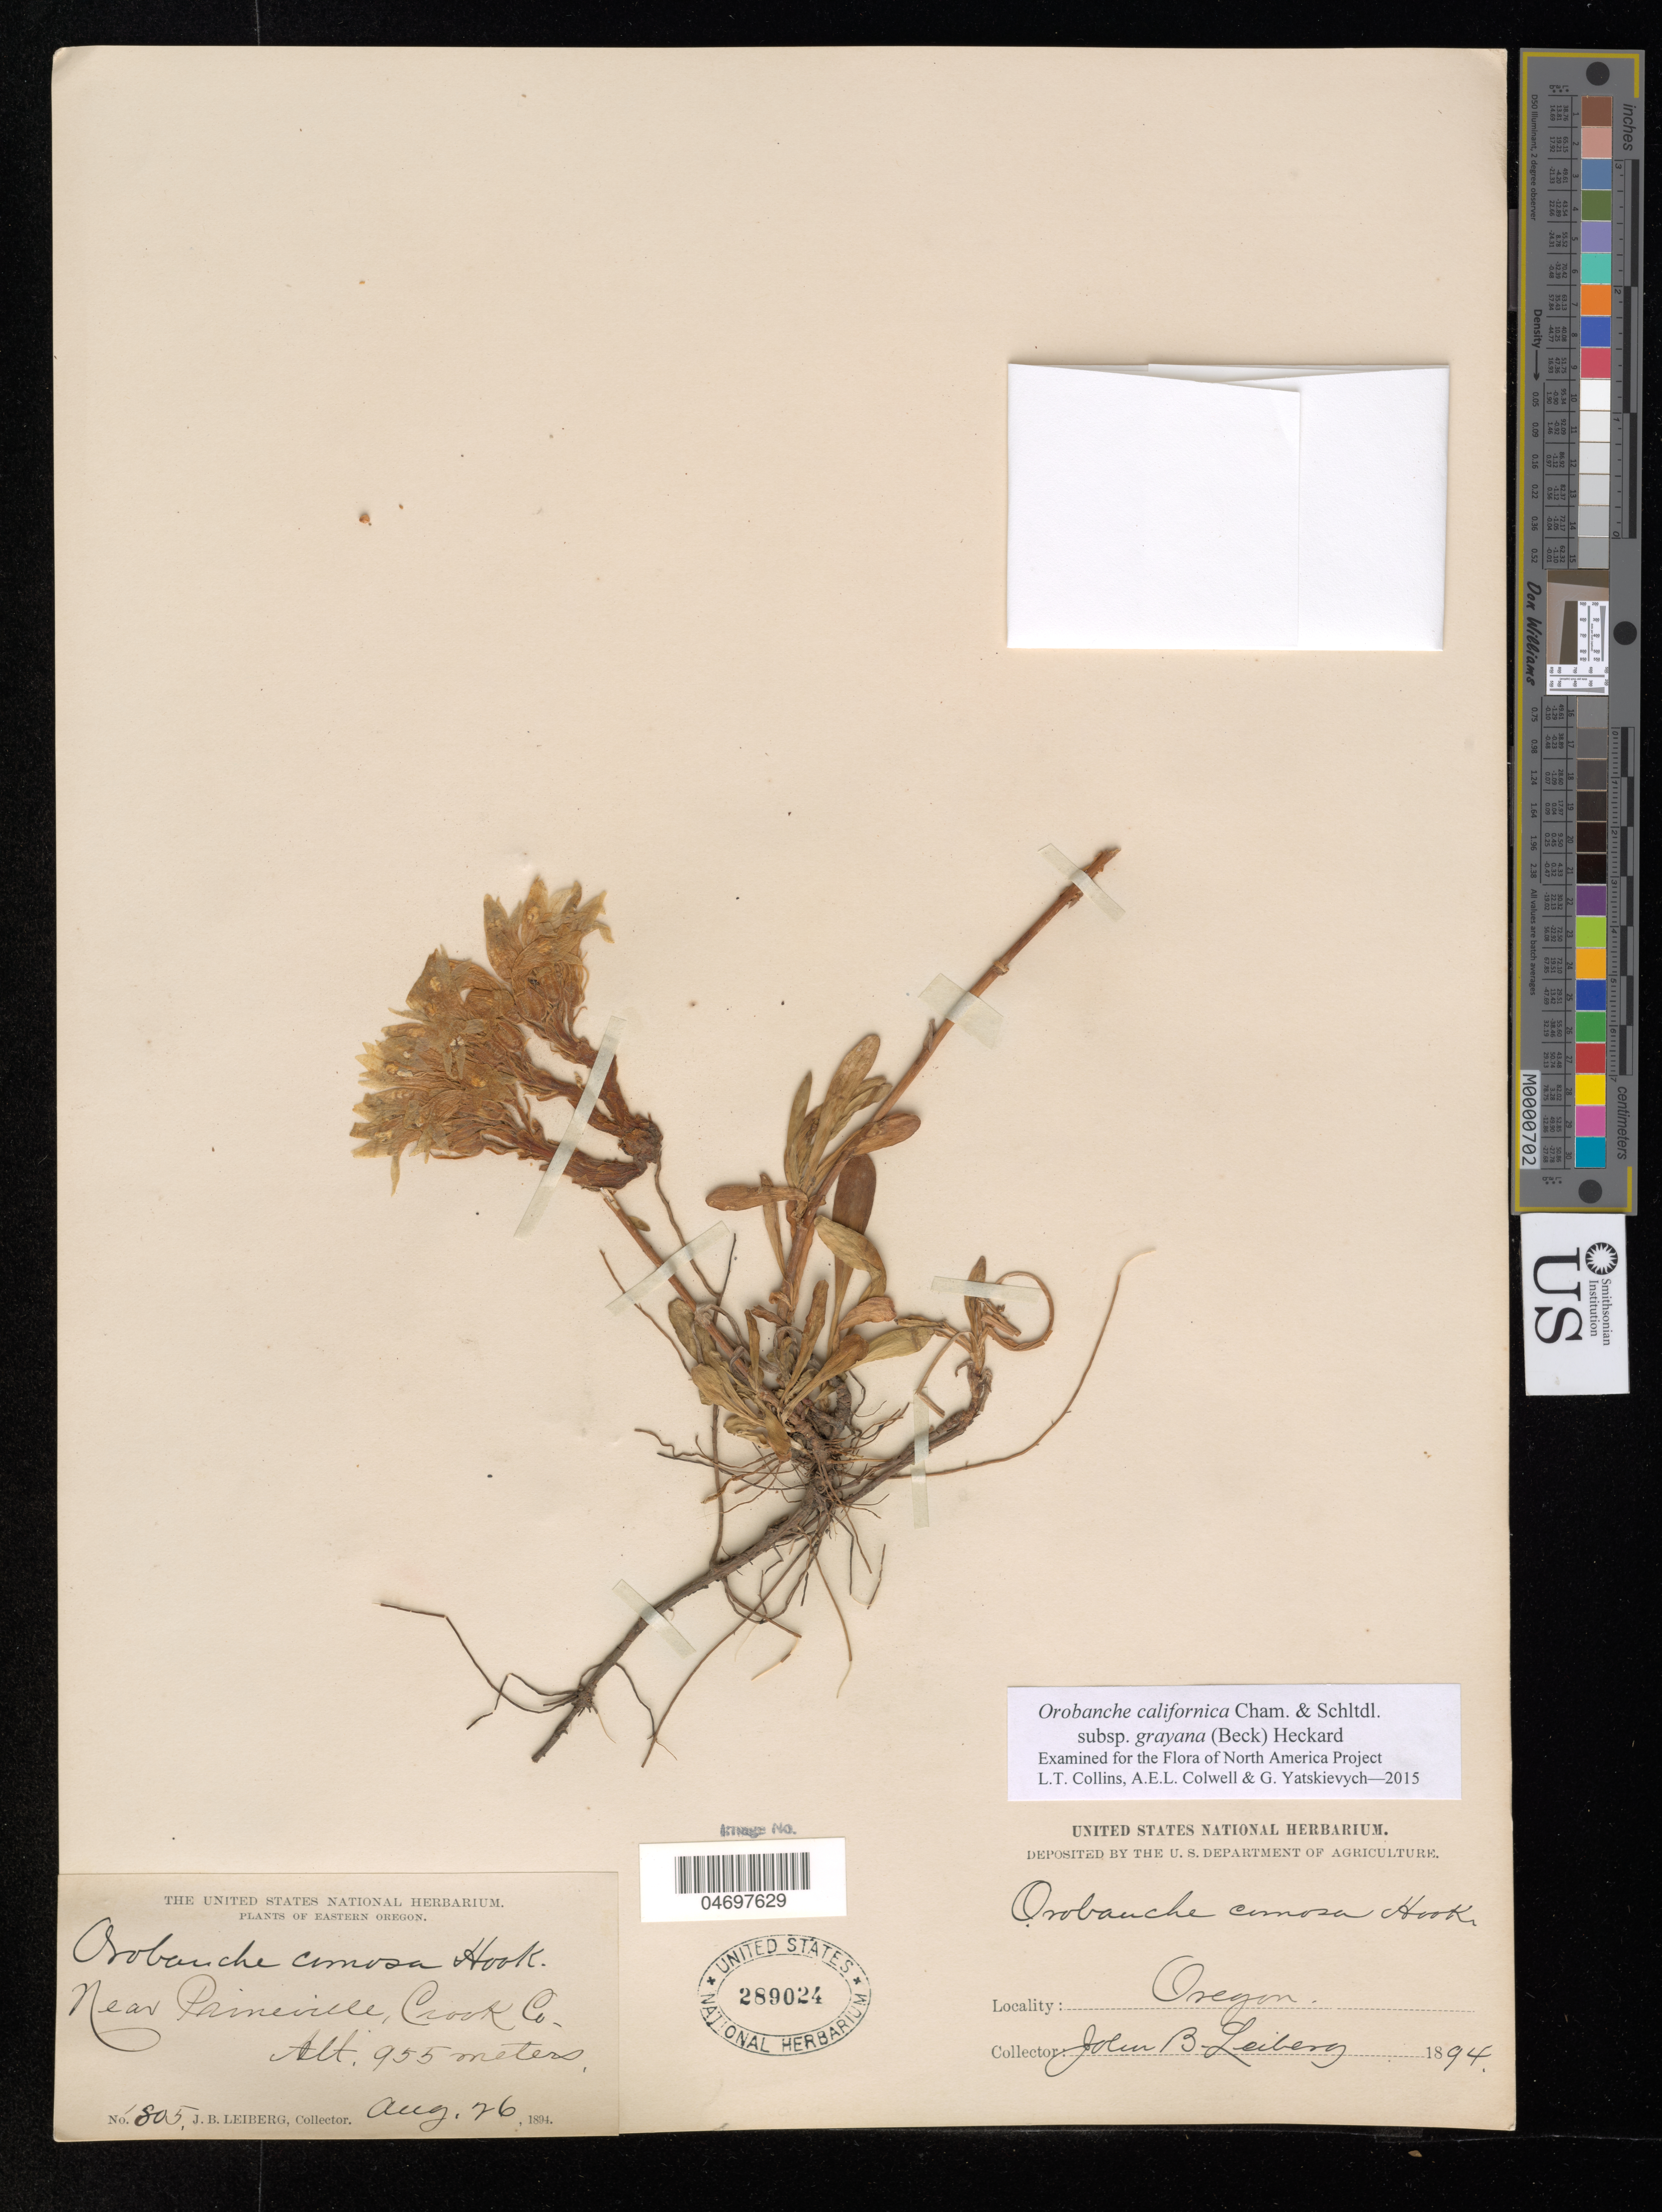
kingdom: Plantae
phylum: Tracheophyta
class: Magnoliopsida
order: Lamiales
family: Orobanchaceae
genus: Orobanche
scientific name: Orobanche californica subsp. grayana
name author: (Beck) Heckard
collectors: J. Leiberg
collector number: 805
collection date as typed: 26 Aug 1894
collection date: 1894-08-26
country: United States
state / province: Oregon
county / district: Crook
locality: Prineville.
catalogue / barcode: US 289024